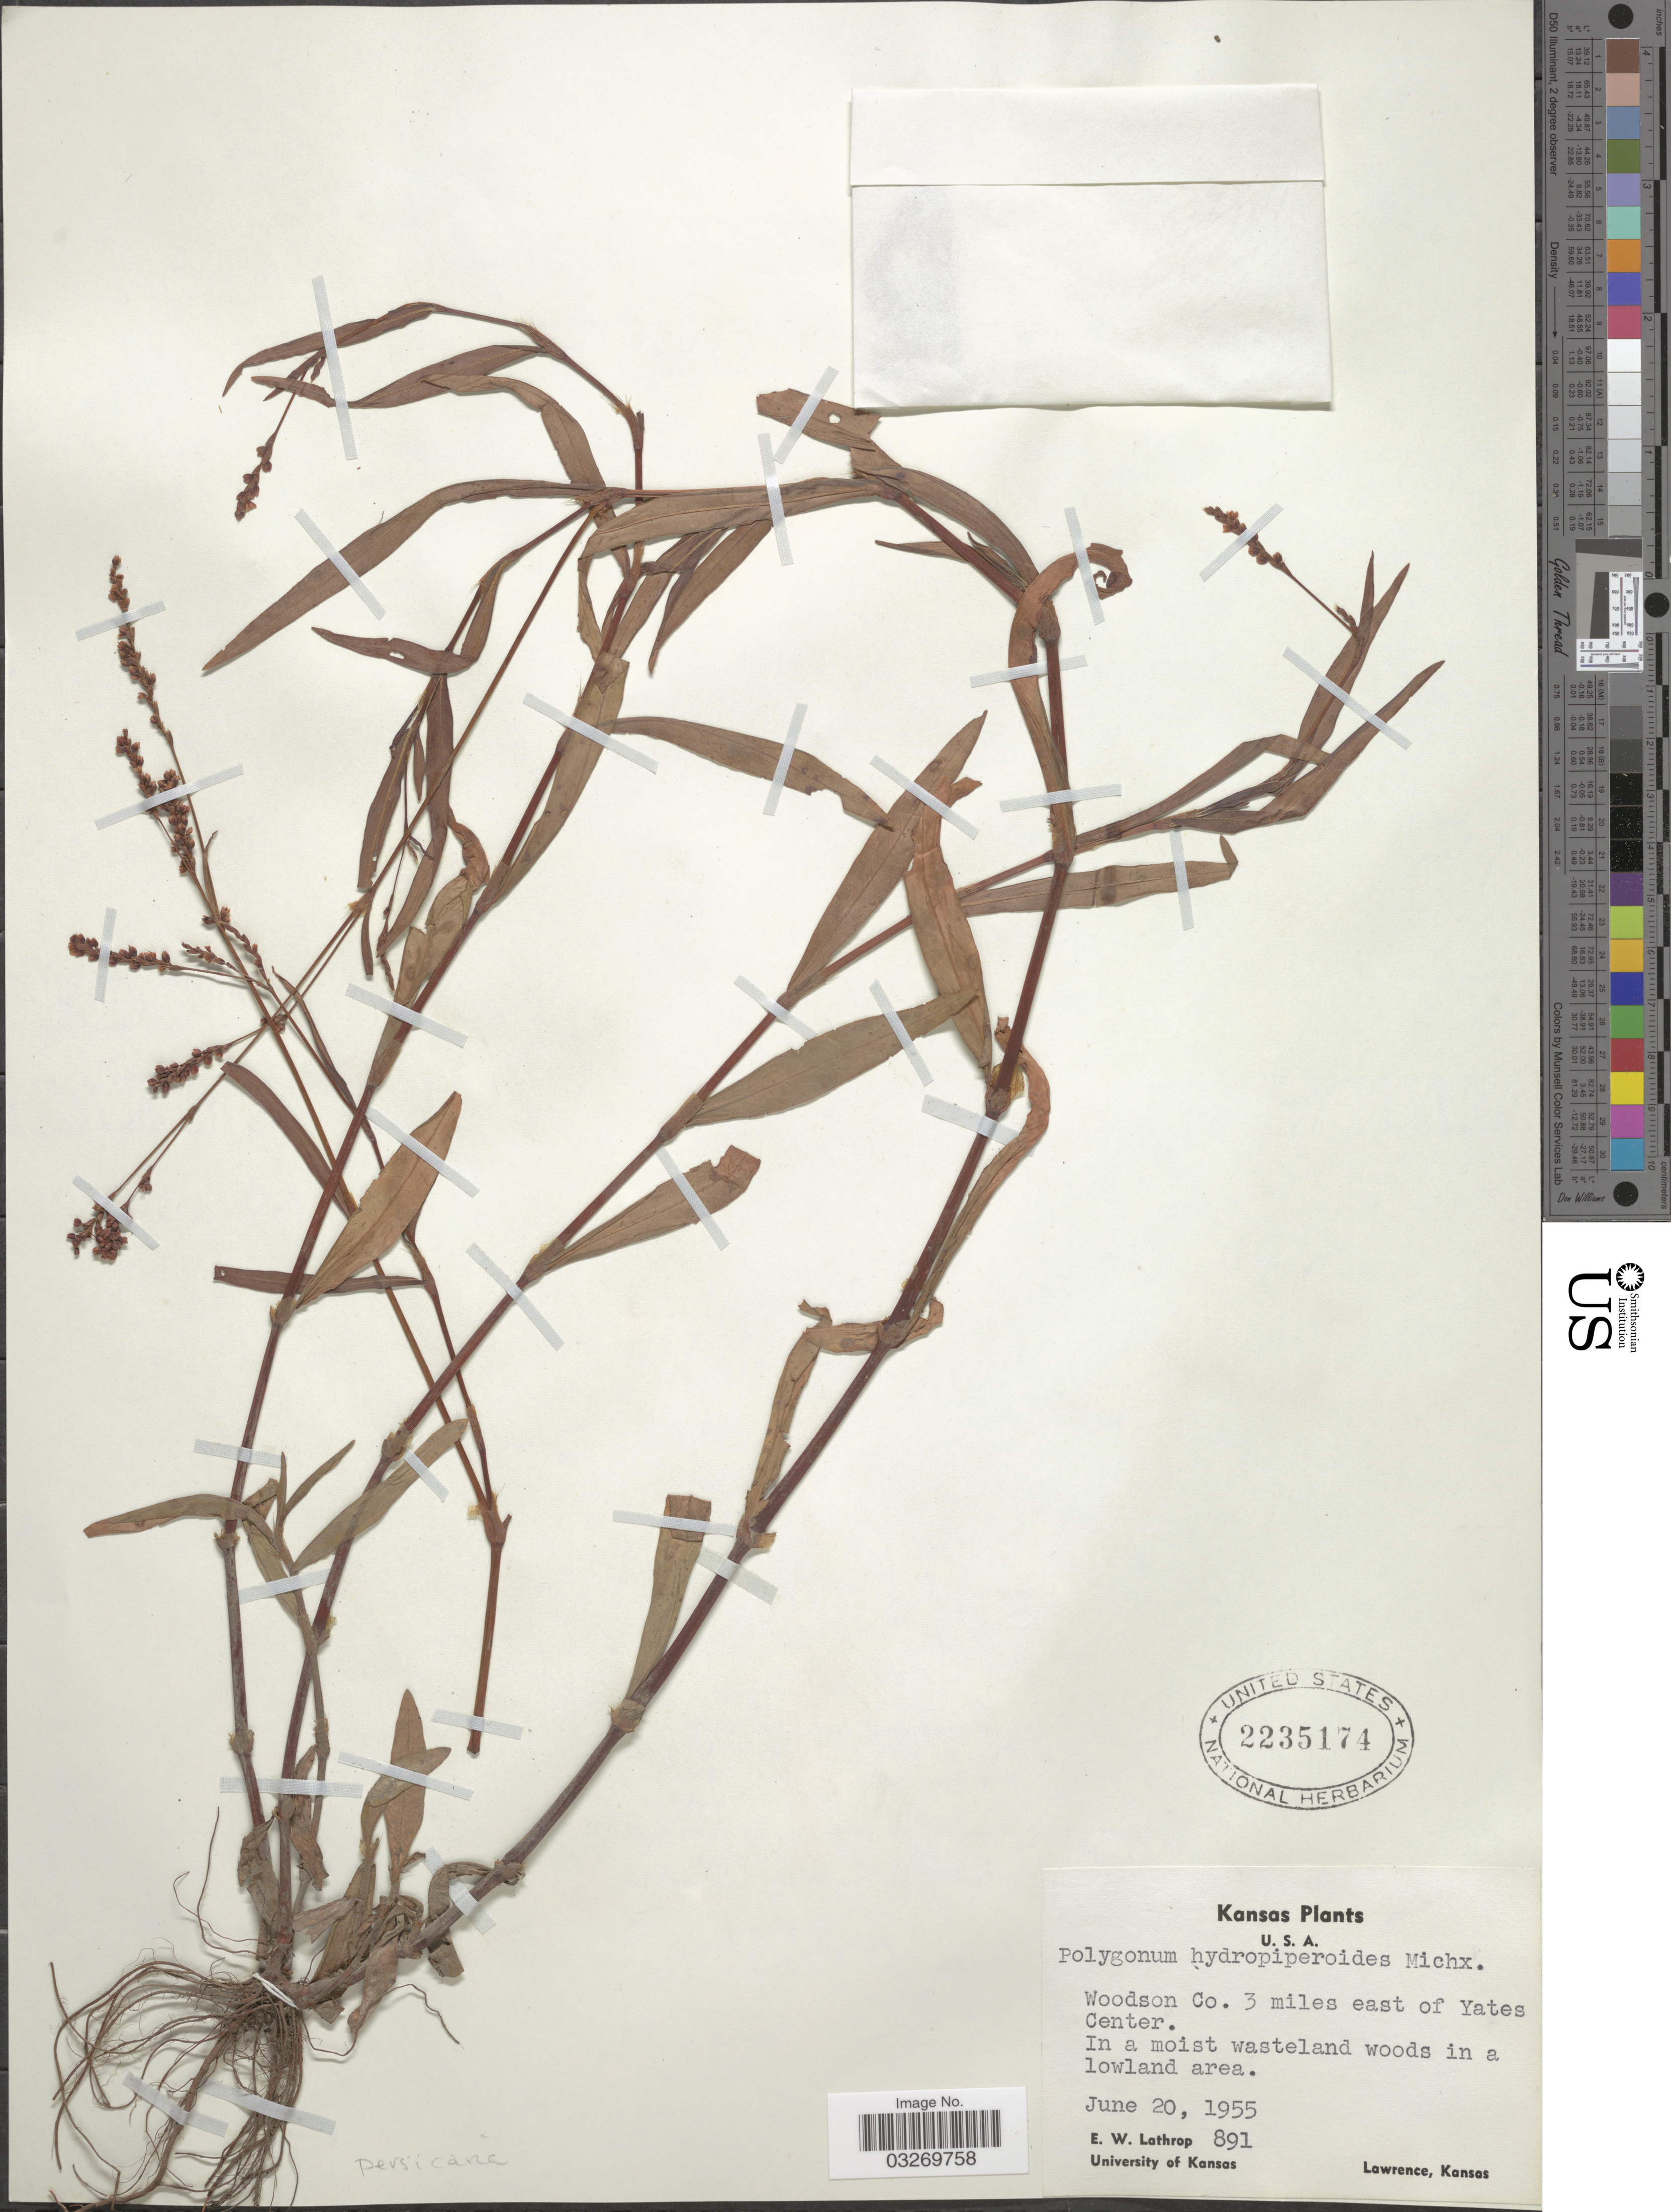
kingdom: Plantae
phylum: Tracheophyta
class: Magnoliopsida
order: Caryophyllales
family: Polygonaceae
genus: Persicaria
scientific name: Persicaria hydropiperoides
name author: (Michx.) Small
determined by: Atha, D. E.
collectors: E. W. Lathrop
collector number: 891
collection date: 1955-06-20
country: United States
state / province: Kansas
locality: Woodson Co. 3 miles east of Yates Center.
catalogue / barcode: US 2235174